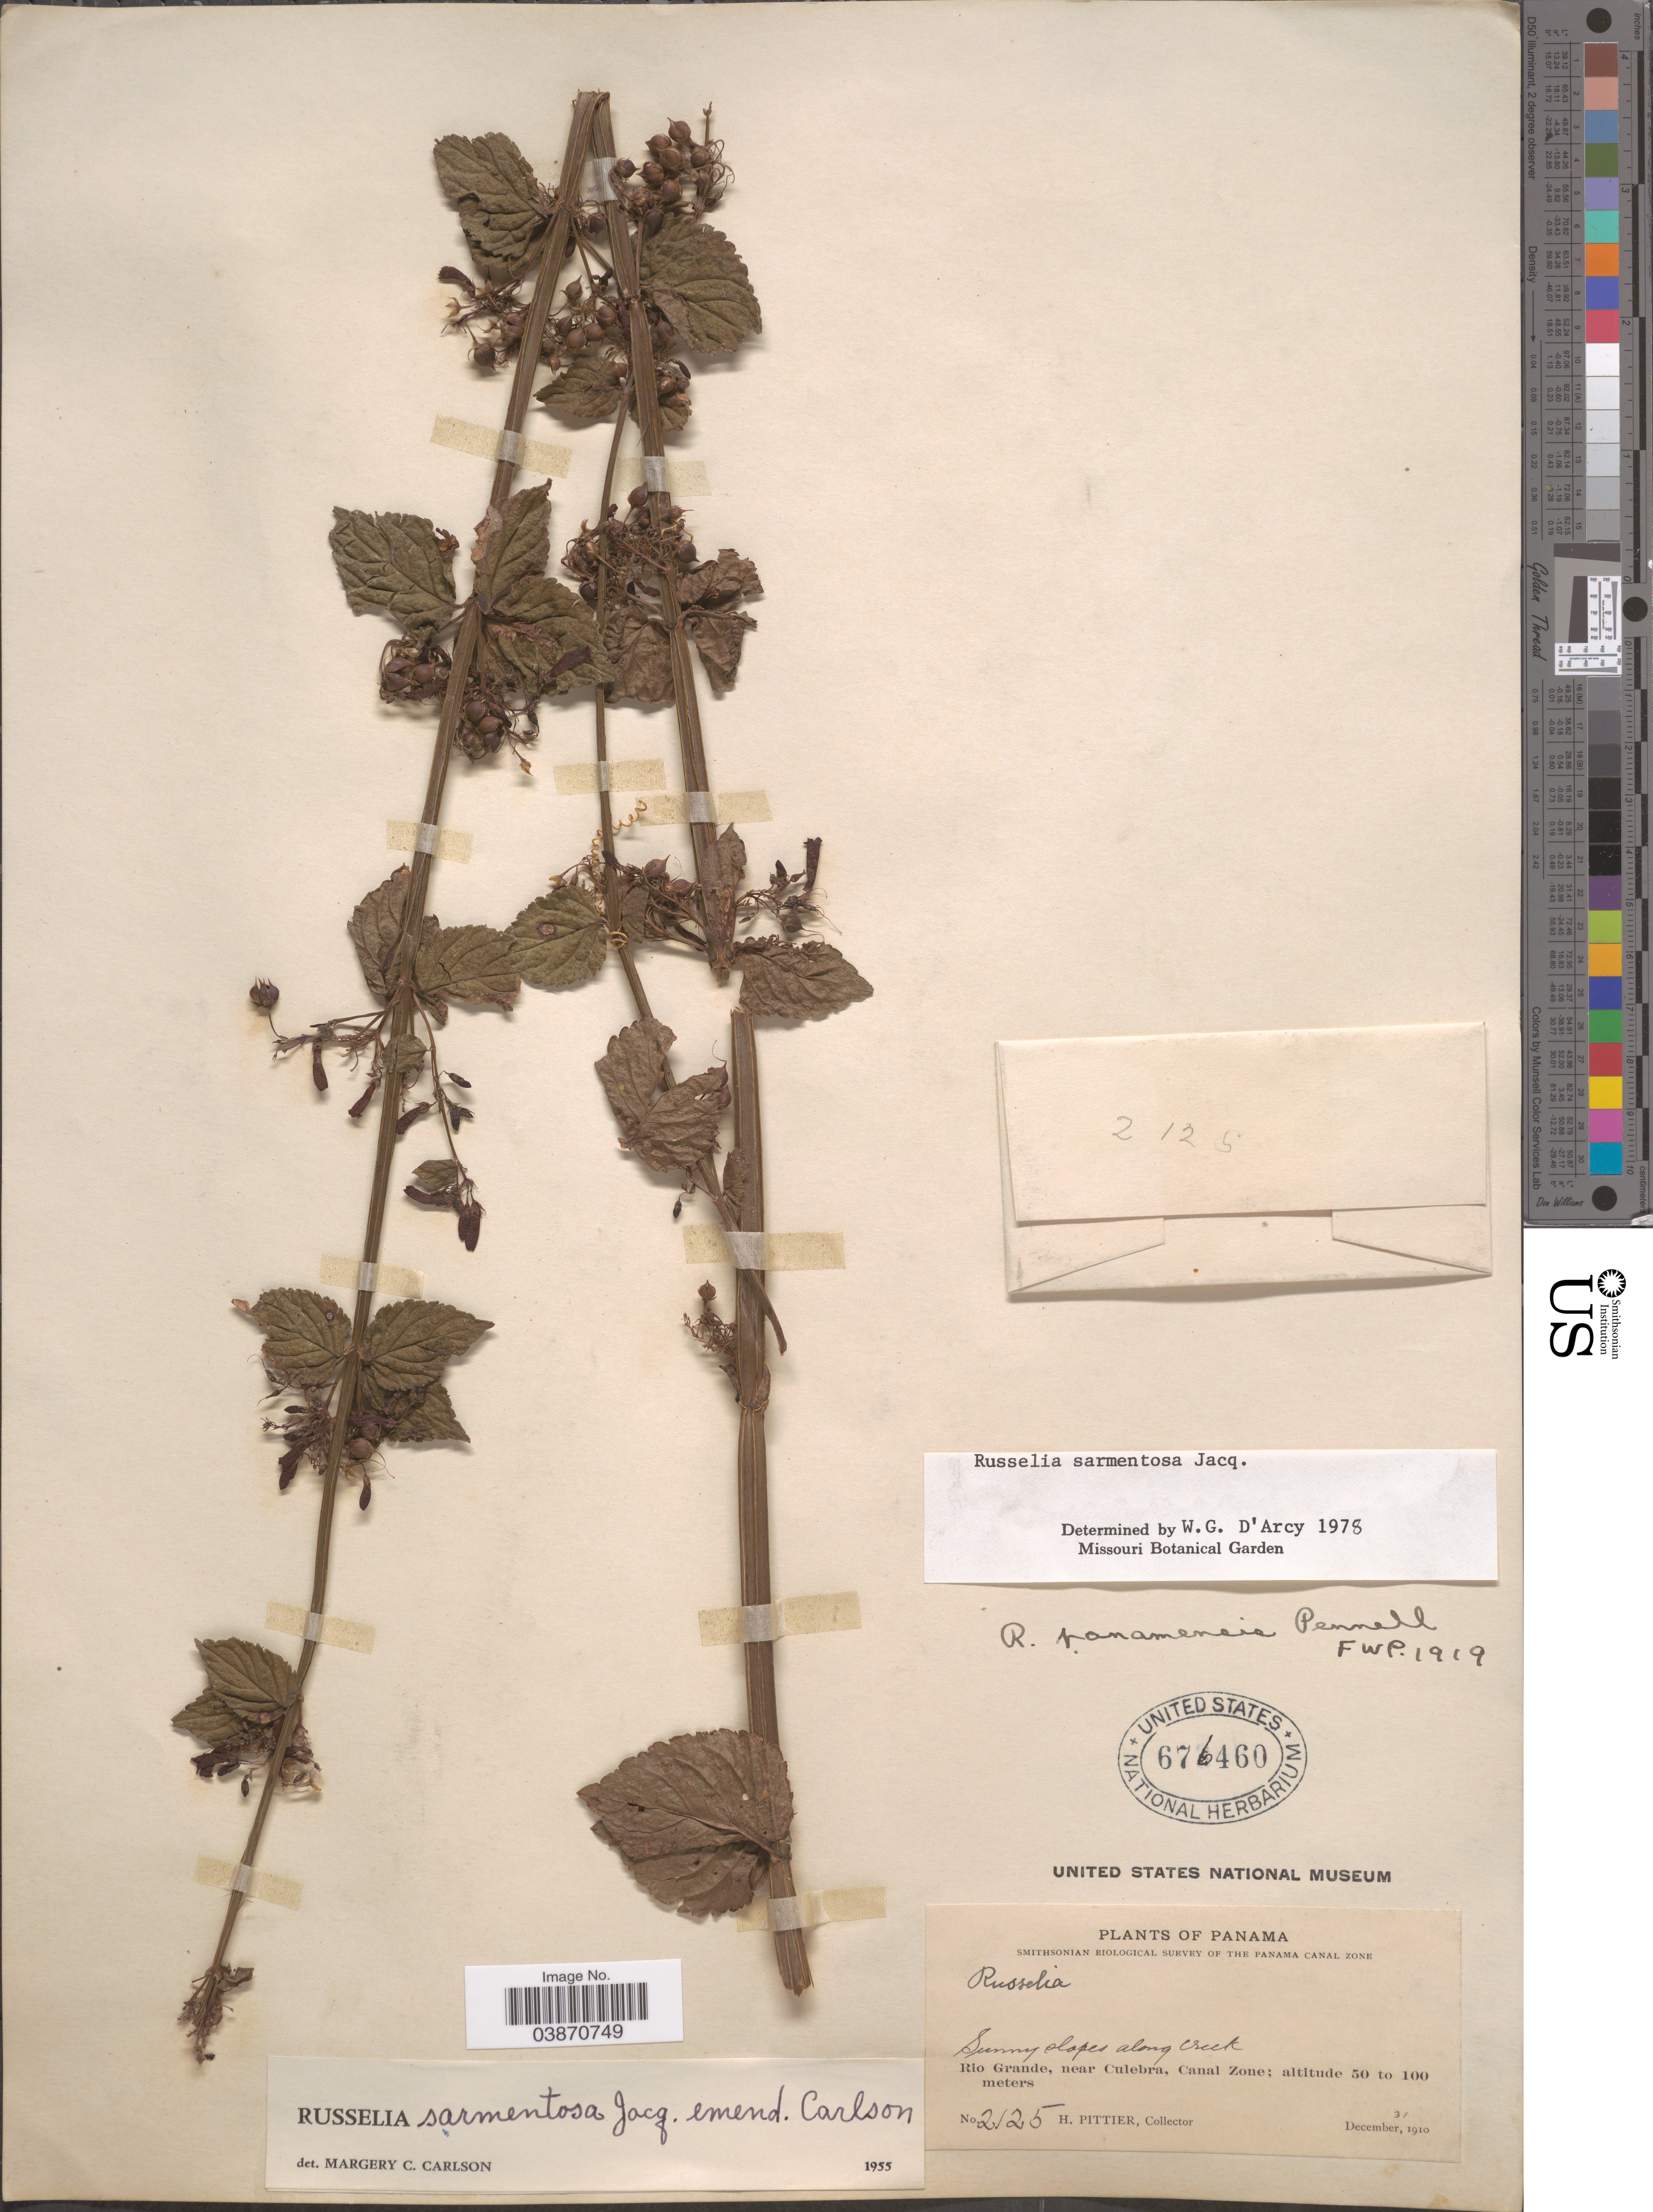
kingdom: Plantae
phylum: Tracheophyta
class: Magnoliopsida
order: Lamiales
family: Plantaginaceae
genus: Russelia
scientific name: Russelia sarmentosa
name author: Jacq.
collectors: H. F. Pittier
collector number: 2125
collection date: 1910-12-31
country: Panama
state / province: Colón / Panamá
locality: Panama Canal Zone. Sunny slopes along creek. Rio Grande, near Culebra, Canal Zone.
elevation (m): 50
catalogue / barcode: US 676460